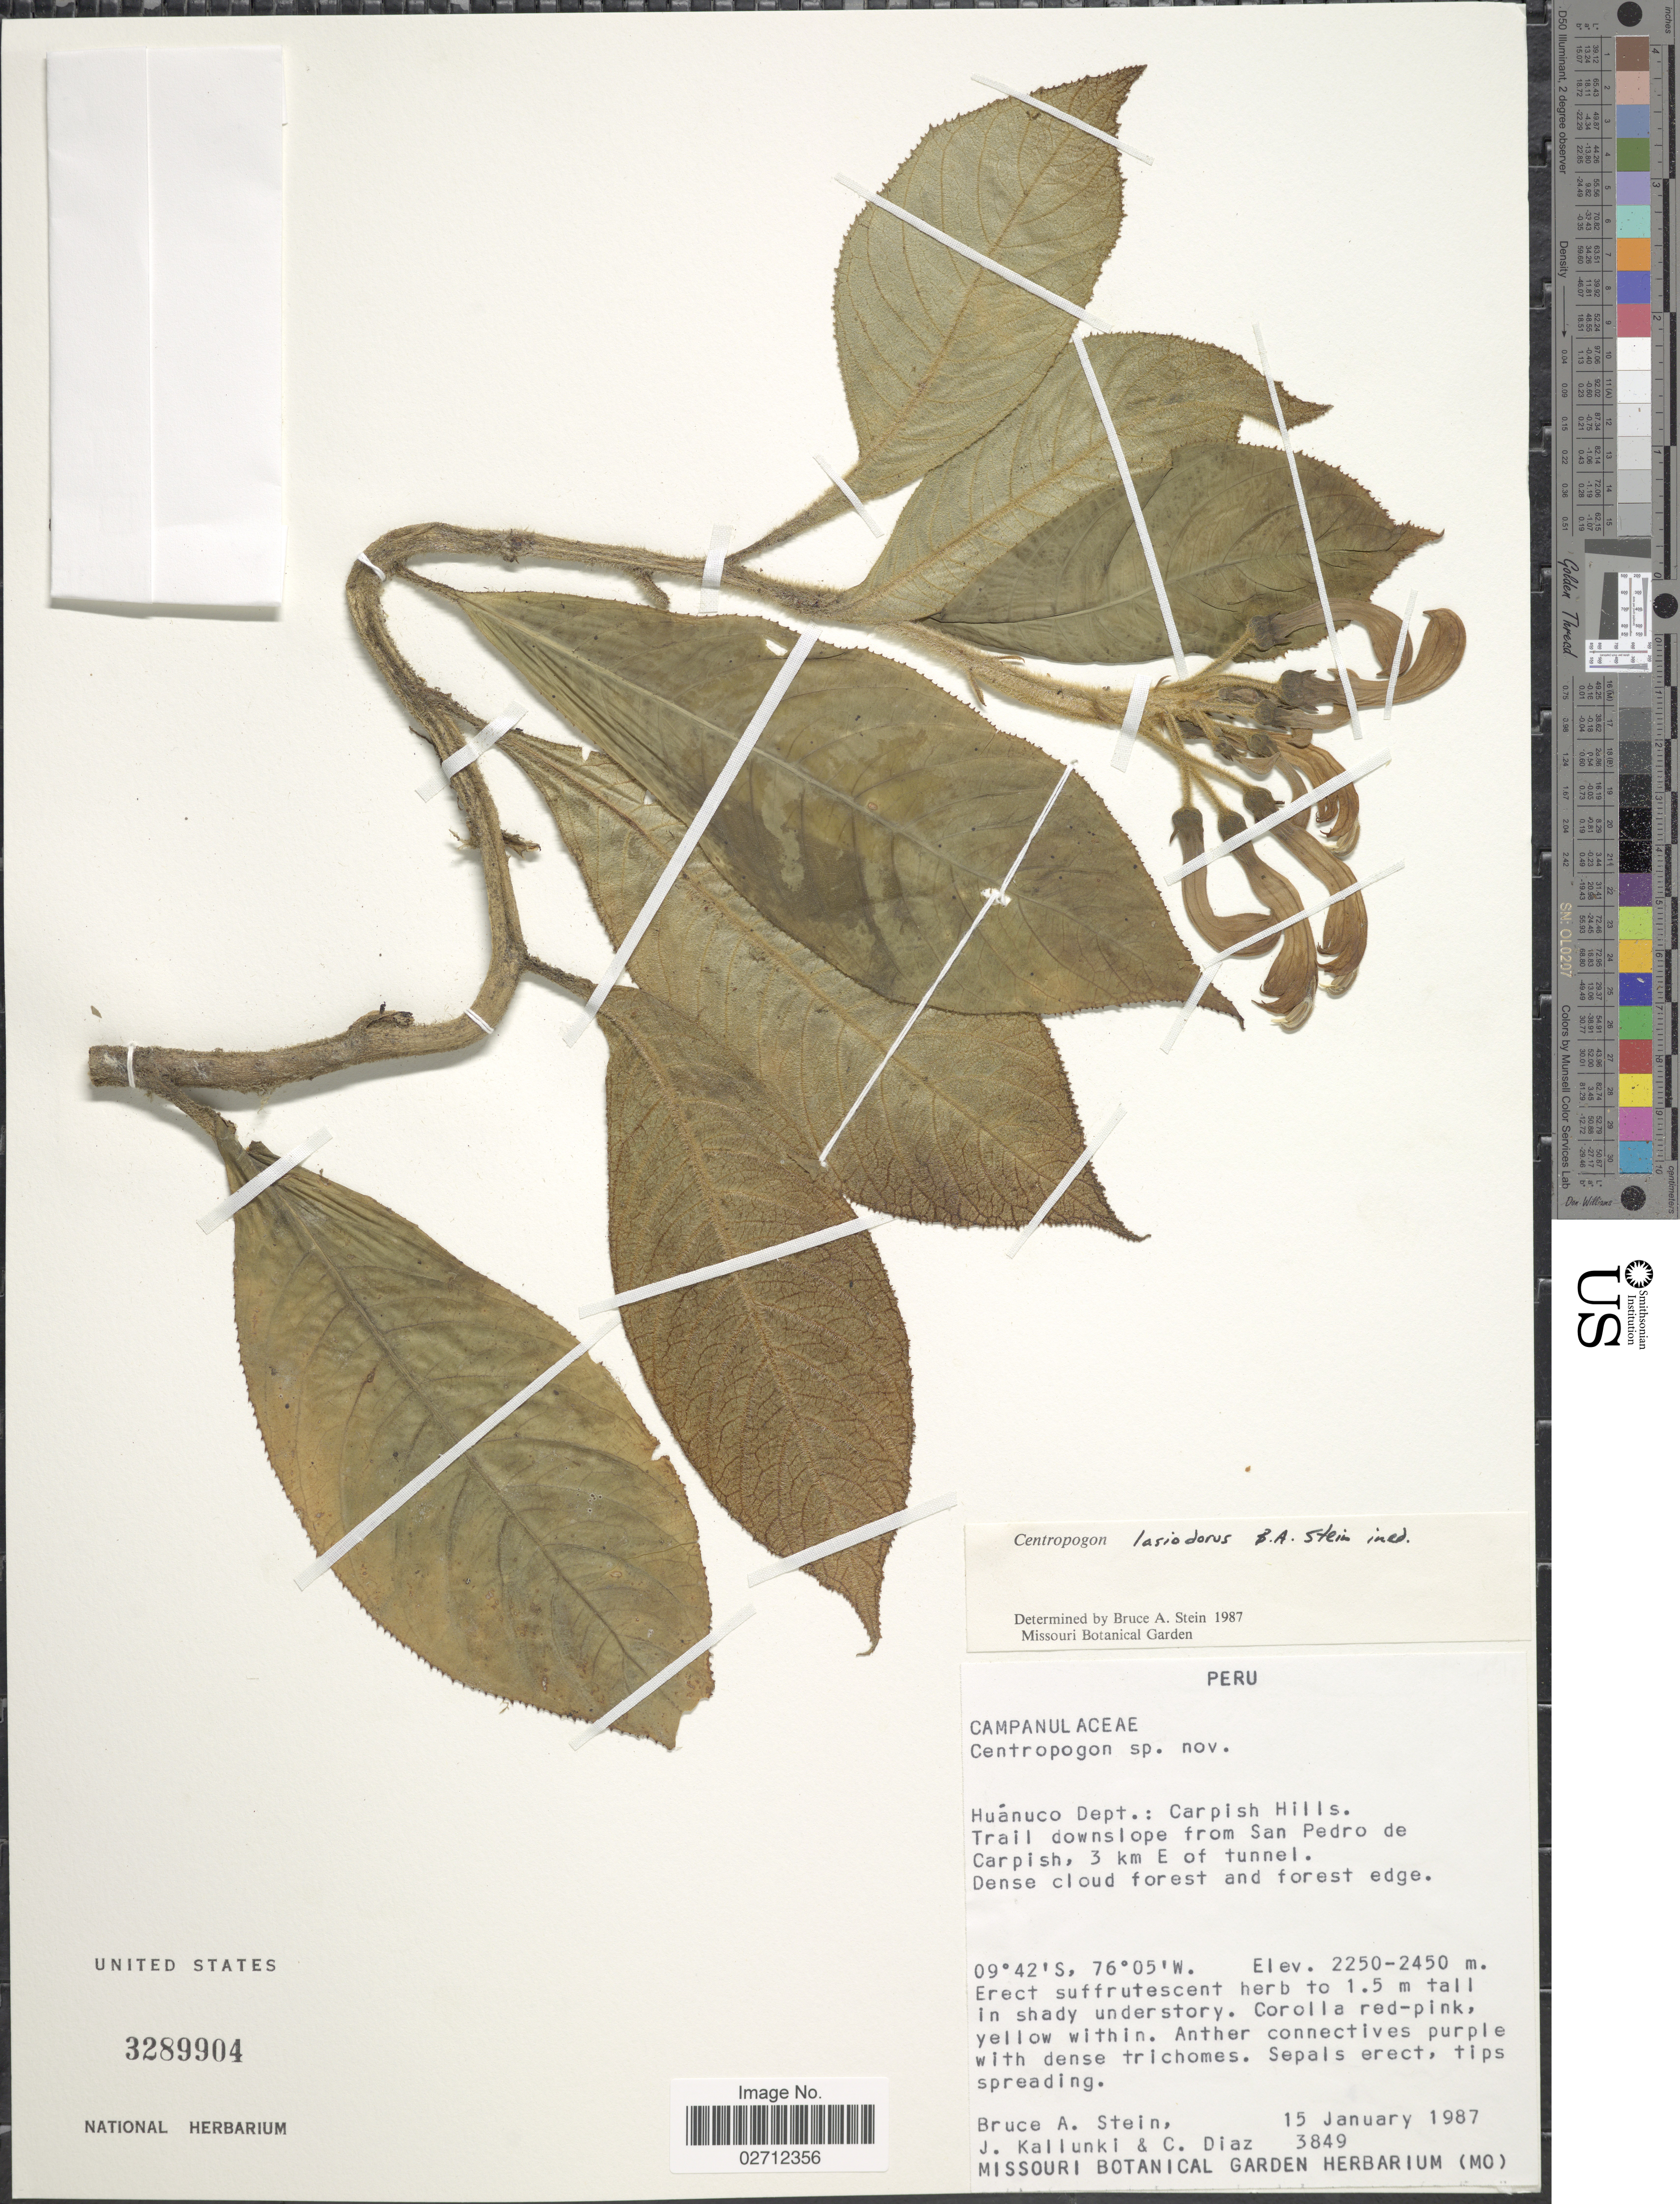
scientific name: unpublished name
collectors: B. A. Stein, J. Kallunki & C. Díaz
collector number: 3849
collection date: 1987-01-15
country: Peru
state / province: Huánuco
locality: Huánuco Dept.: Carpish Hills. TRail downslope from San Pedro de Carpish, 3 km E of tunnel.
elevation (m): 2250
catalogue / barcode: US 3289904